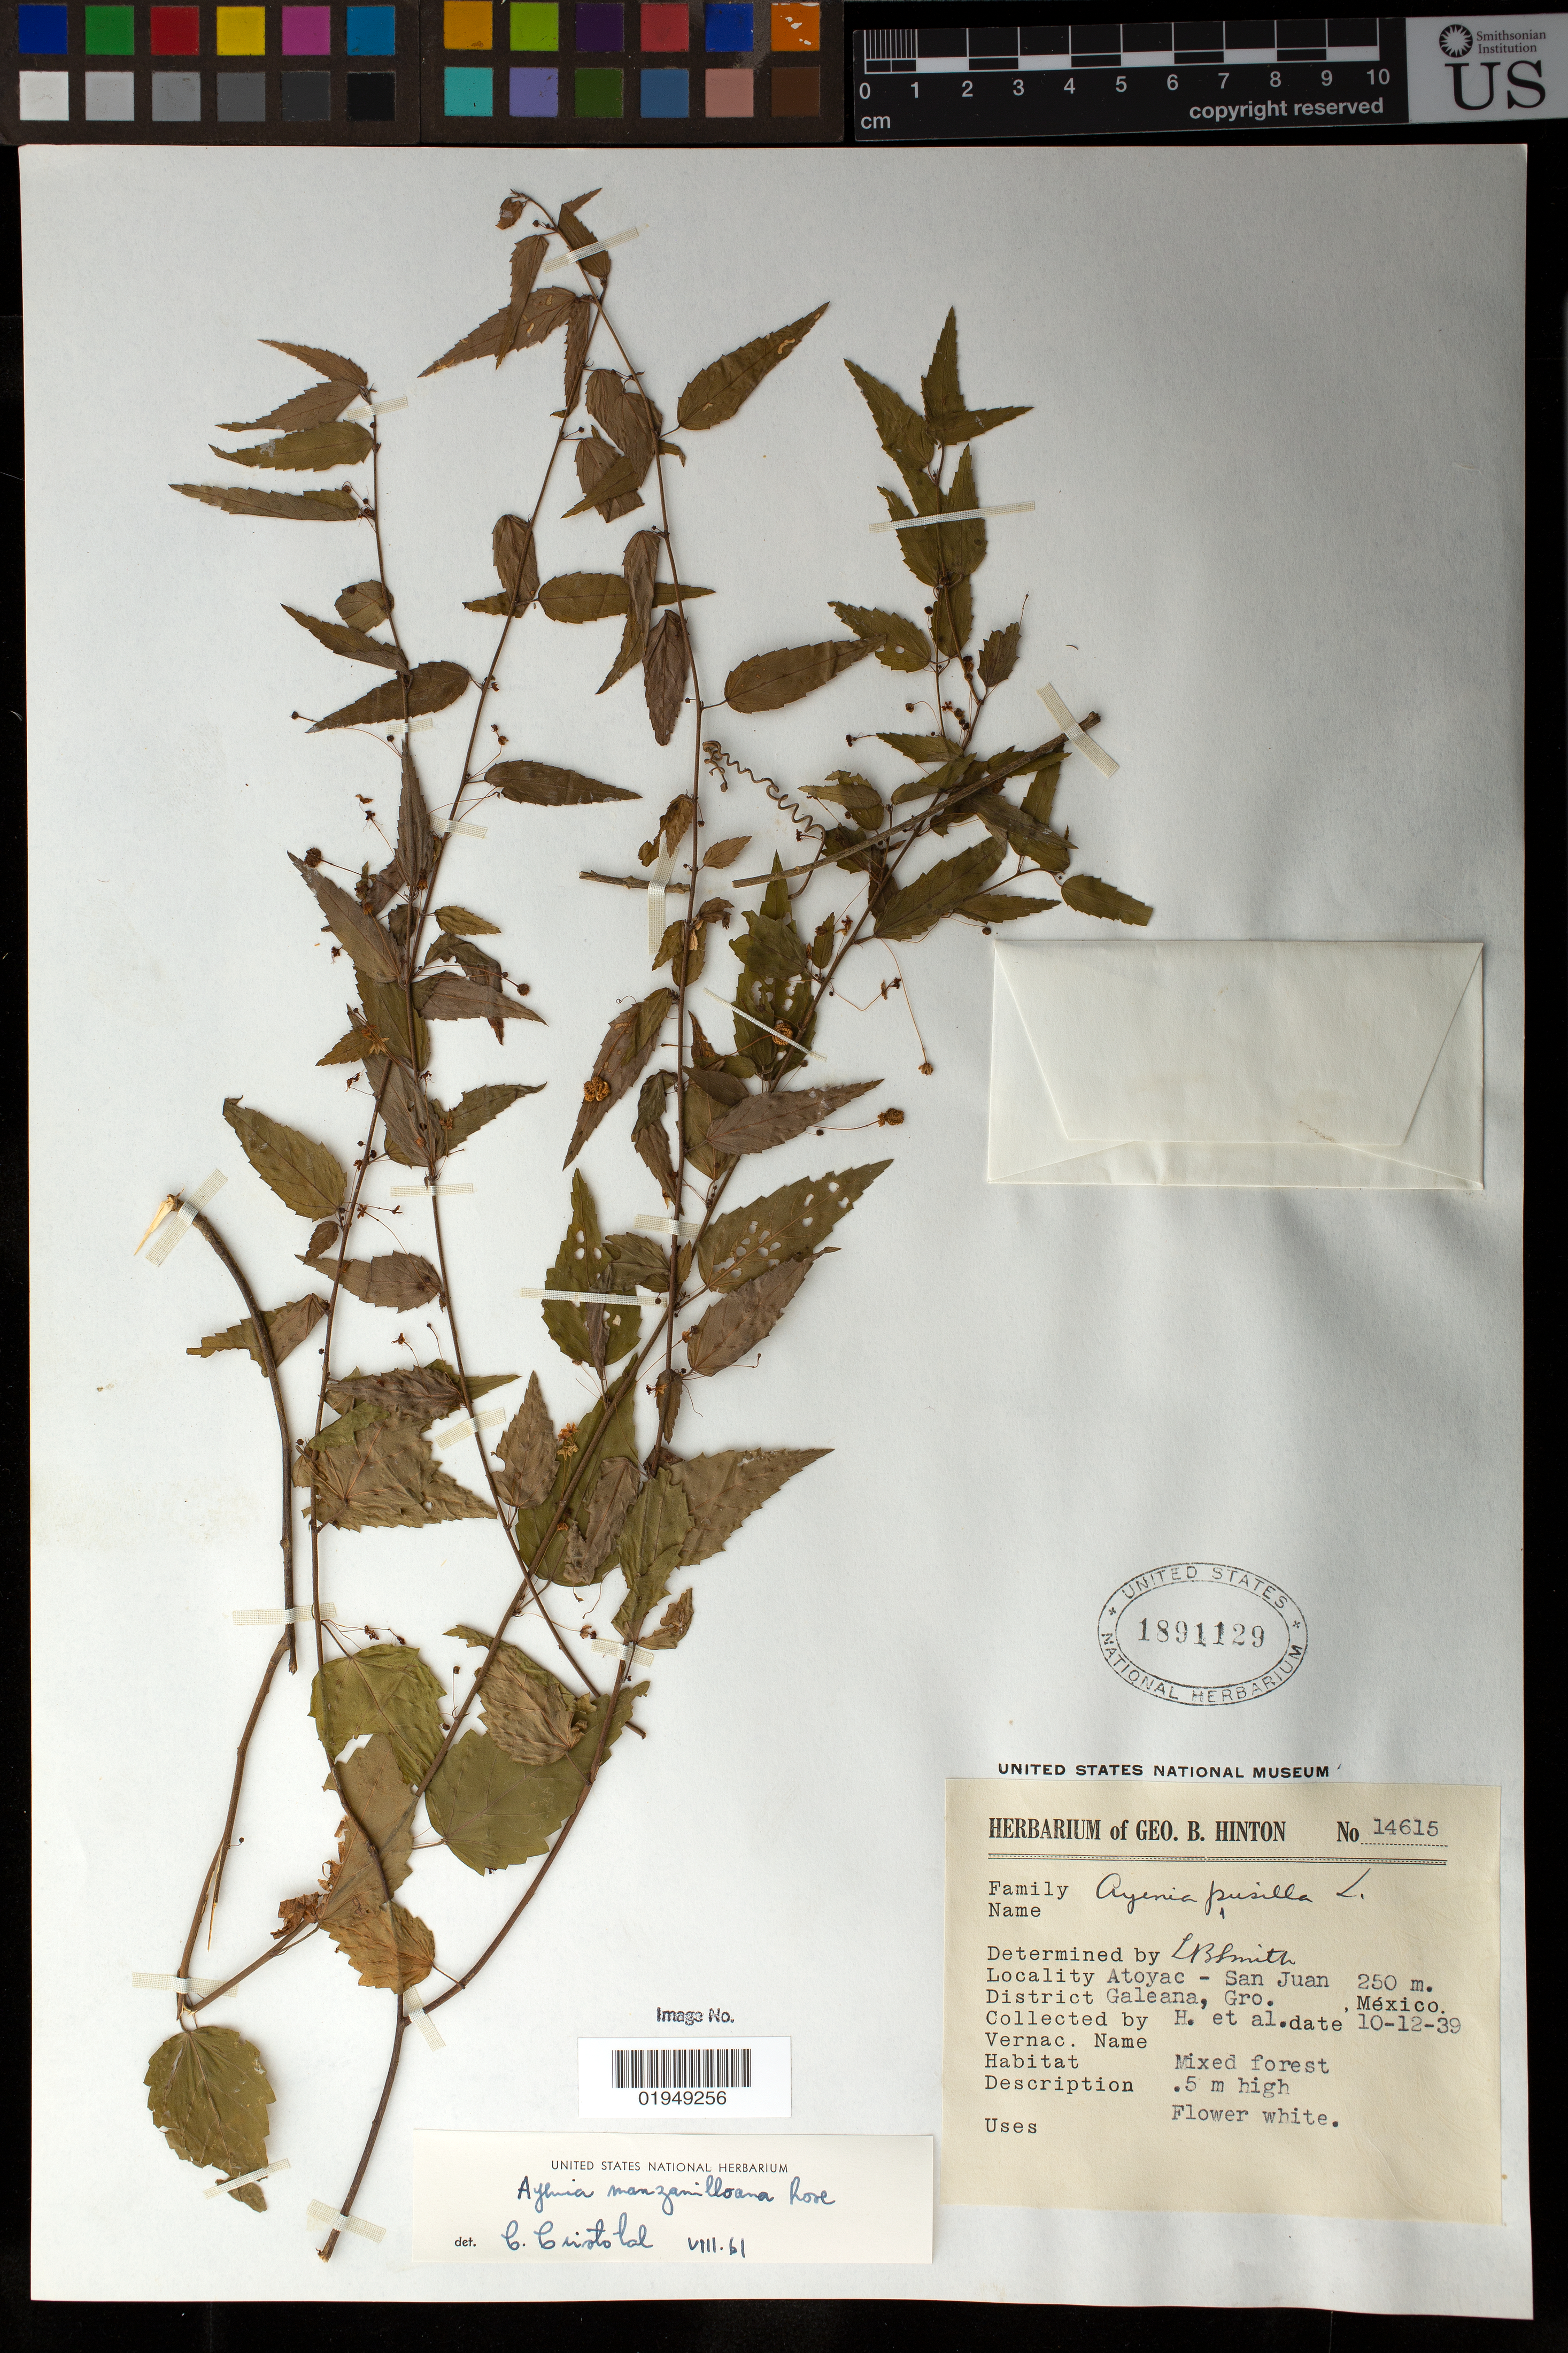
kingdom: Plantae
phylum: Tracheophyta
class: Magnoliopsida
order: Malvales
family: Malvaceae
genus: Ayenia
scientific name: Ayenia manzanilloana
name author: Rose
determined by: (CTES) Instituto de Botanica del Nordeste - Facultad de Ciencias Agrarias - Herbario "Dra. Carmen L. Cristobal" (ARGENTINA)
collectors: G. B. Hinton & et al.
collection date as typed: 12 Oct 1939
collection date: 1939-10-12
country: Mexico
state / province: Guerrero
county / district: Galeana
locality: Atoyac, District Galeana, Guerrero.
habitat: Mixed Forest.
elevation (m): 250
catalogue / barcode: US 1891129